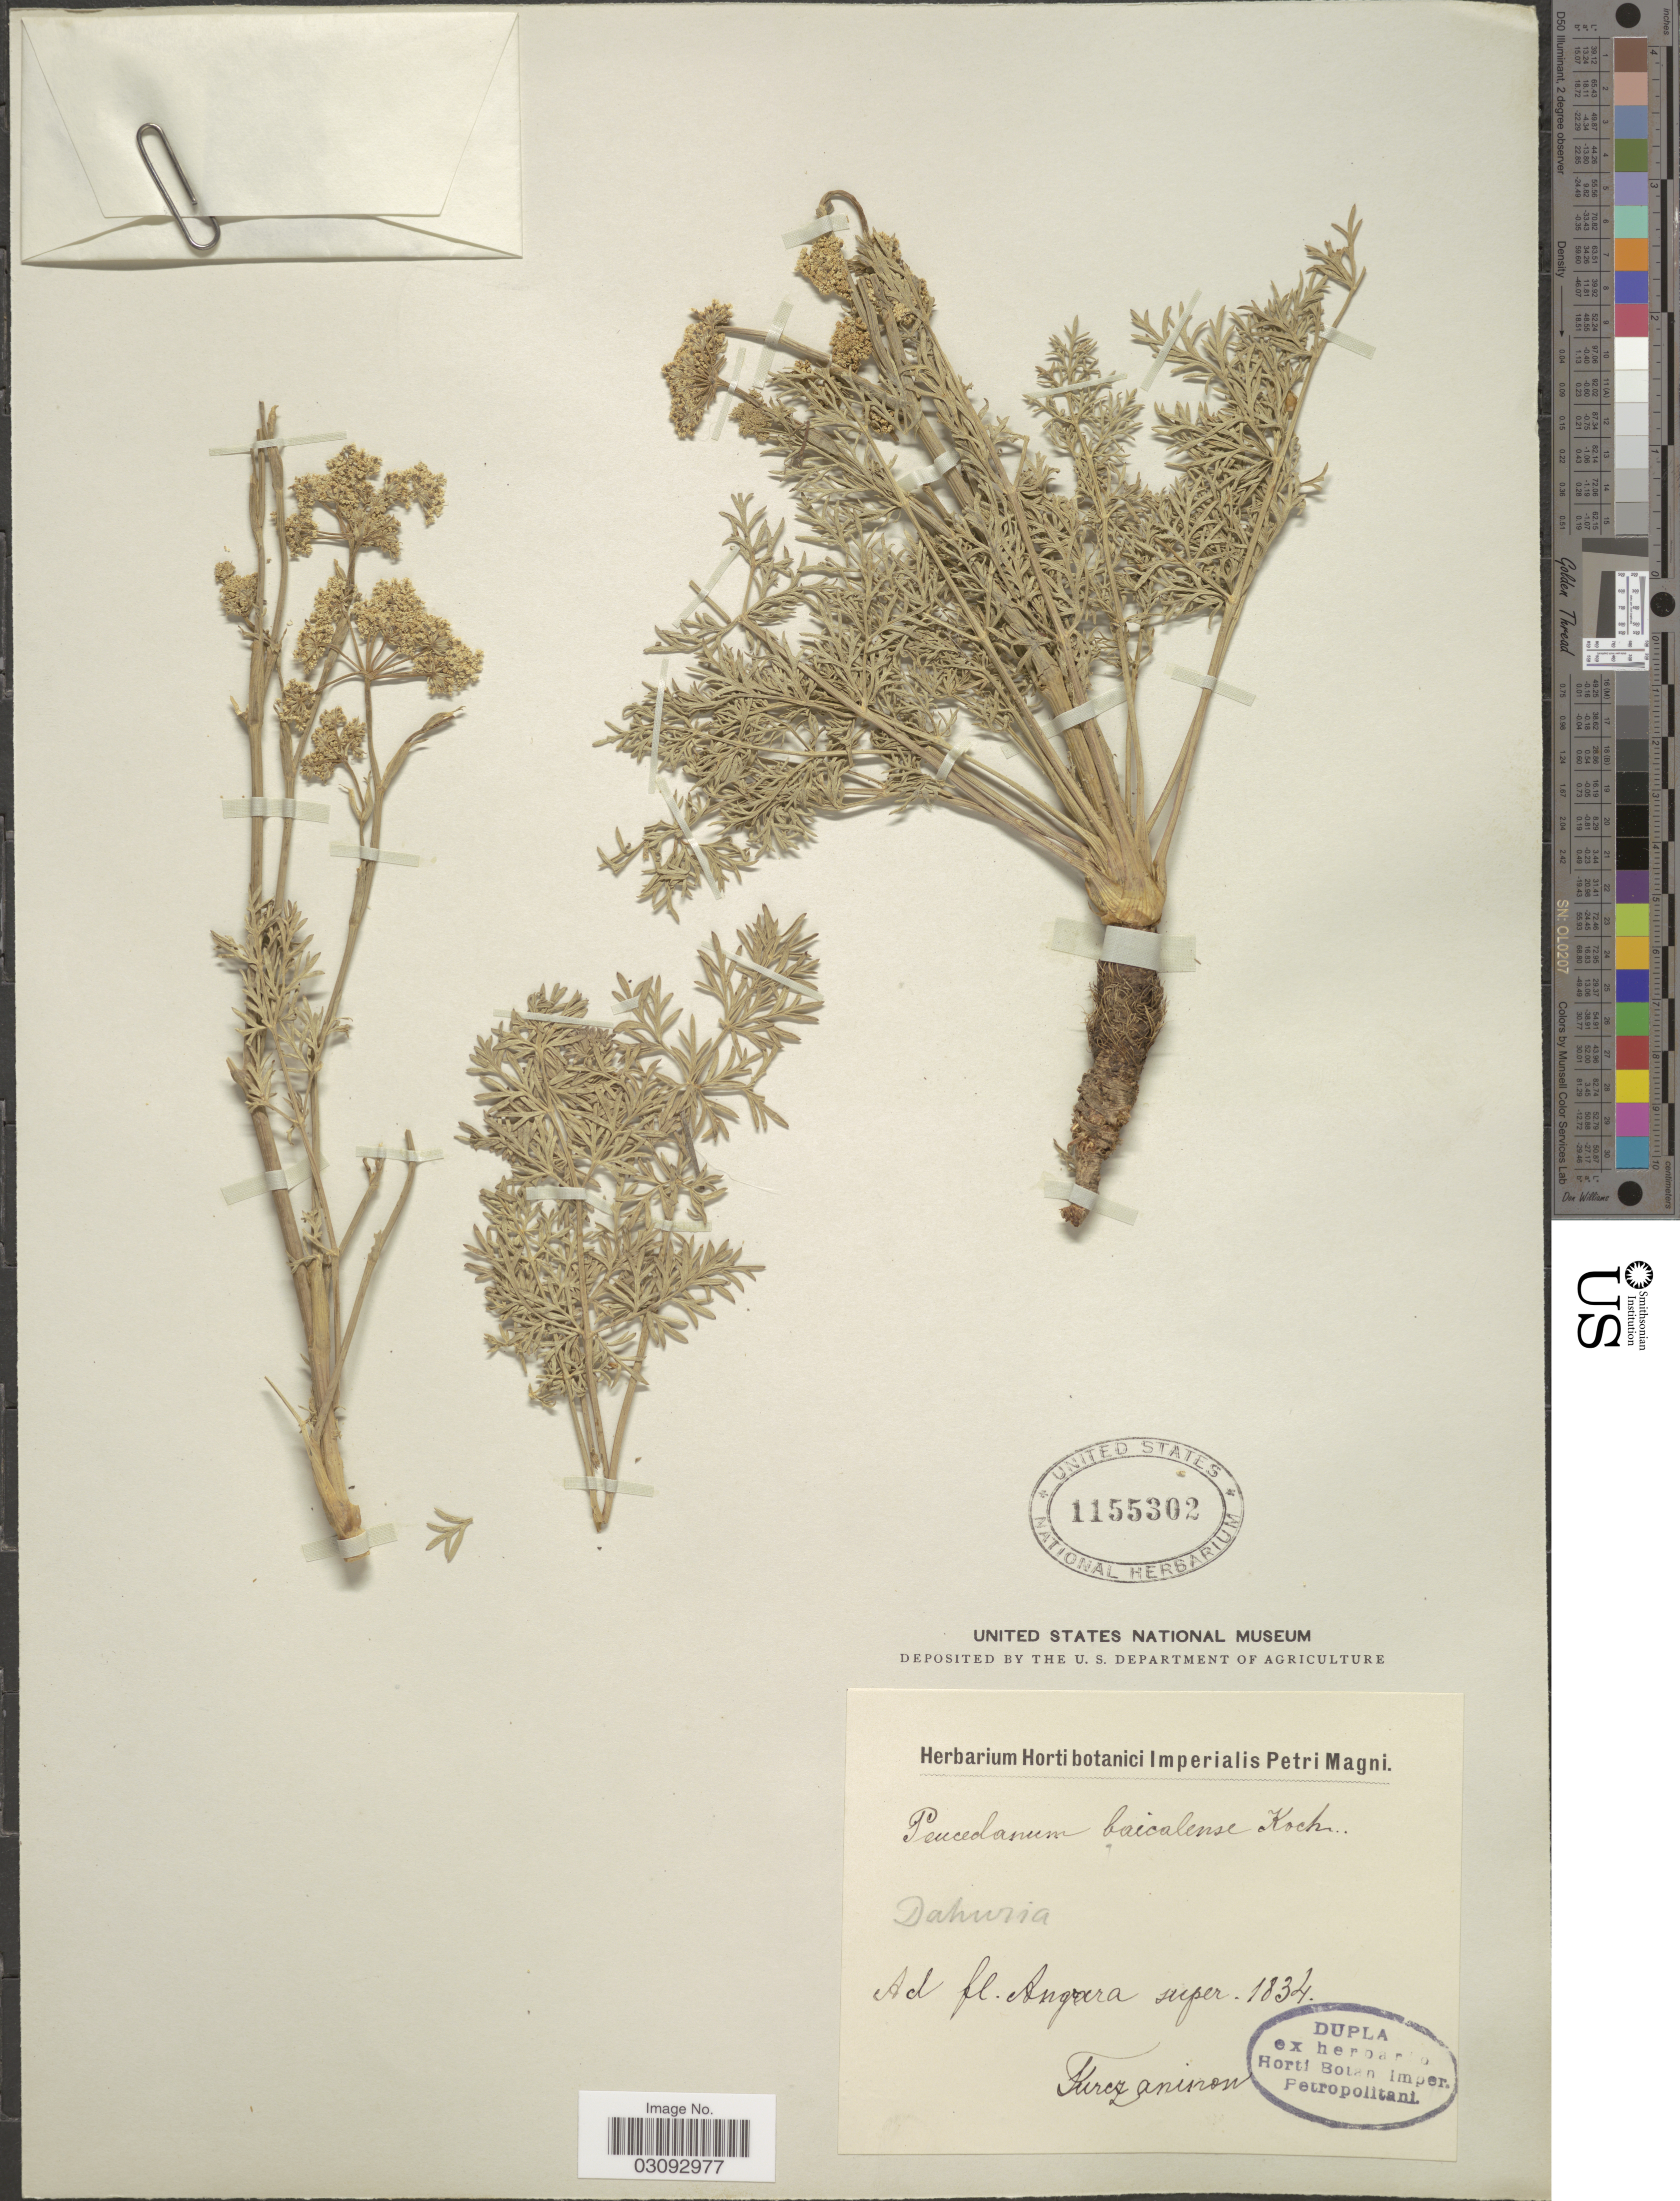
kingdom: Plantae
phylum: Tracheophyta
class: Magnoliopsida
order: Apiales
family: Apiaceae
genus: Peucedanum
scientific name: Peucedanum baicalense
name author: (Redowsky ex Willd.) W.D.J. Koch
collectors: Turczaninow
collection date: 1834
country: Russian Federation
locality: Dahuria. Ad fl. Angara super.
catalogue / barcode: US 1155302